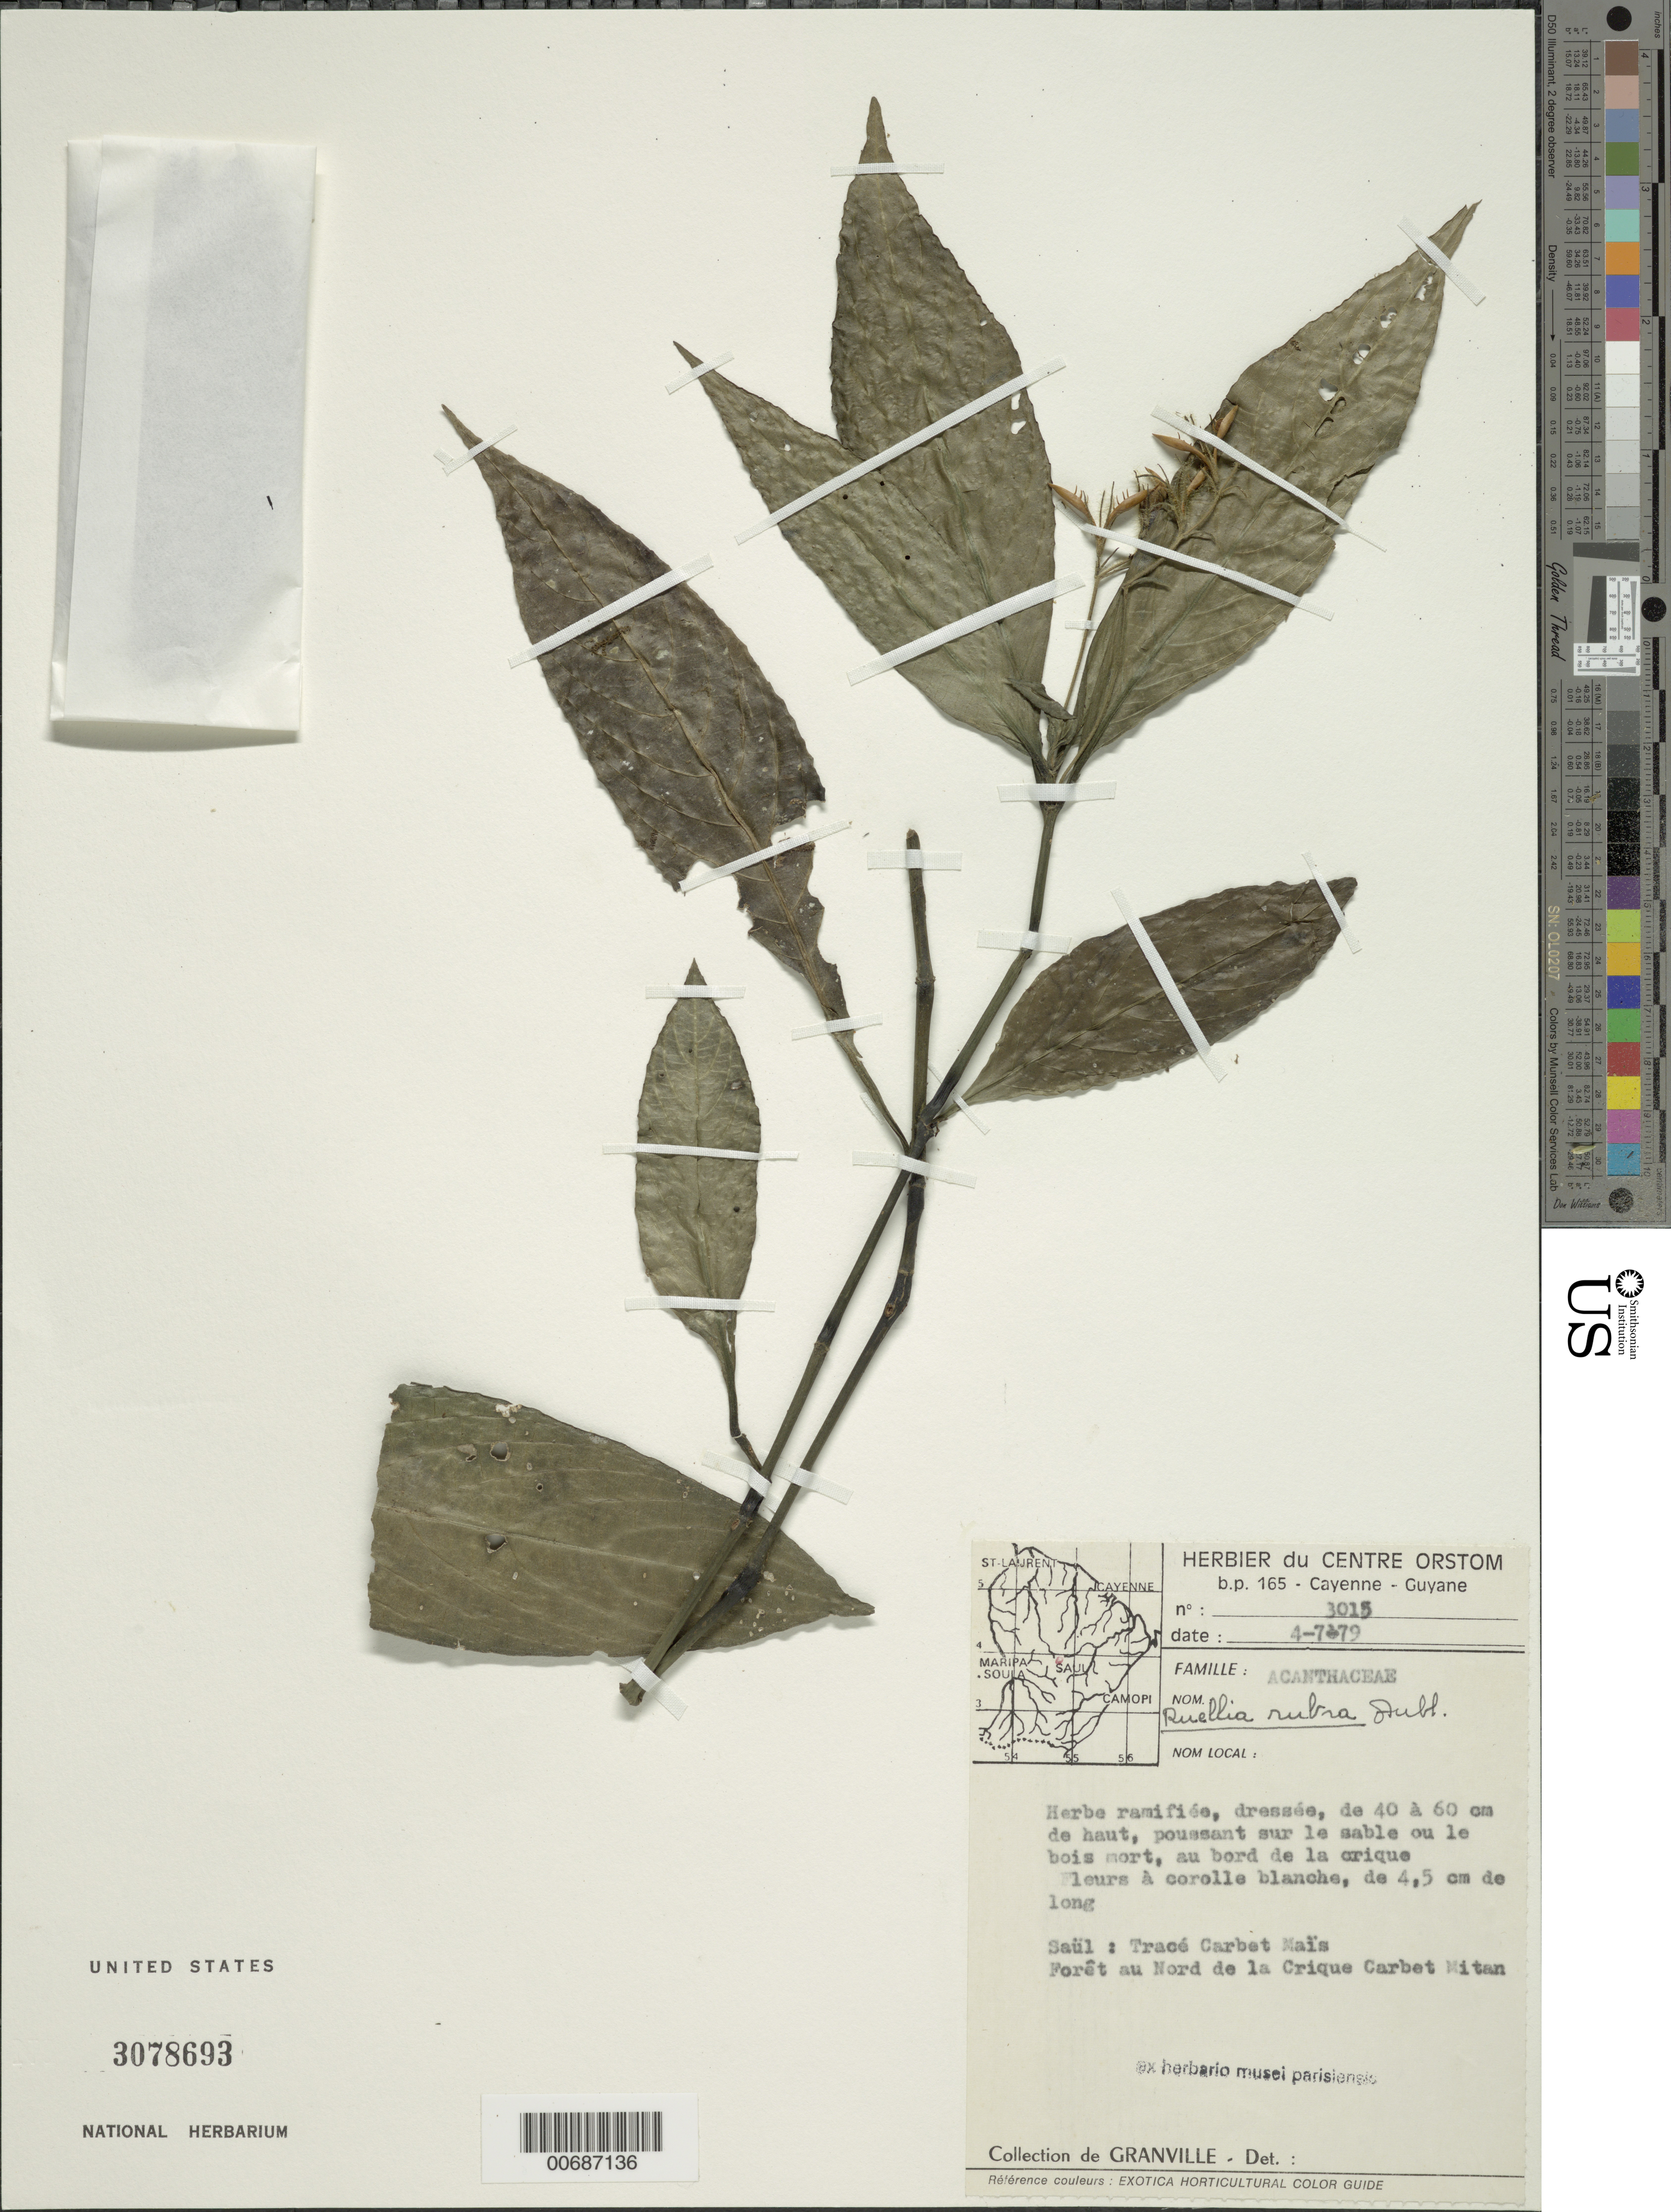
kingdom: Plantae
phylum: Tracheophyta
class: Magnoliopsida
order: Lamiales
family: Acanthaceae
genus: Ruellia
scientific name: Ruellia saülensis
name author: Wassh.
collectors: Granville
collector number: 3015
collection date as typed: Transcribed d/m/y: 4/7/79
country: French Guiana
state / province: Cayenne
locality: Saül: Trace Carbet Maïs, Forêt au Nord de la Crique Carbet Mitan.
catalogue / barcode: US 3078693